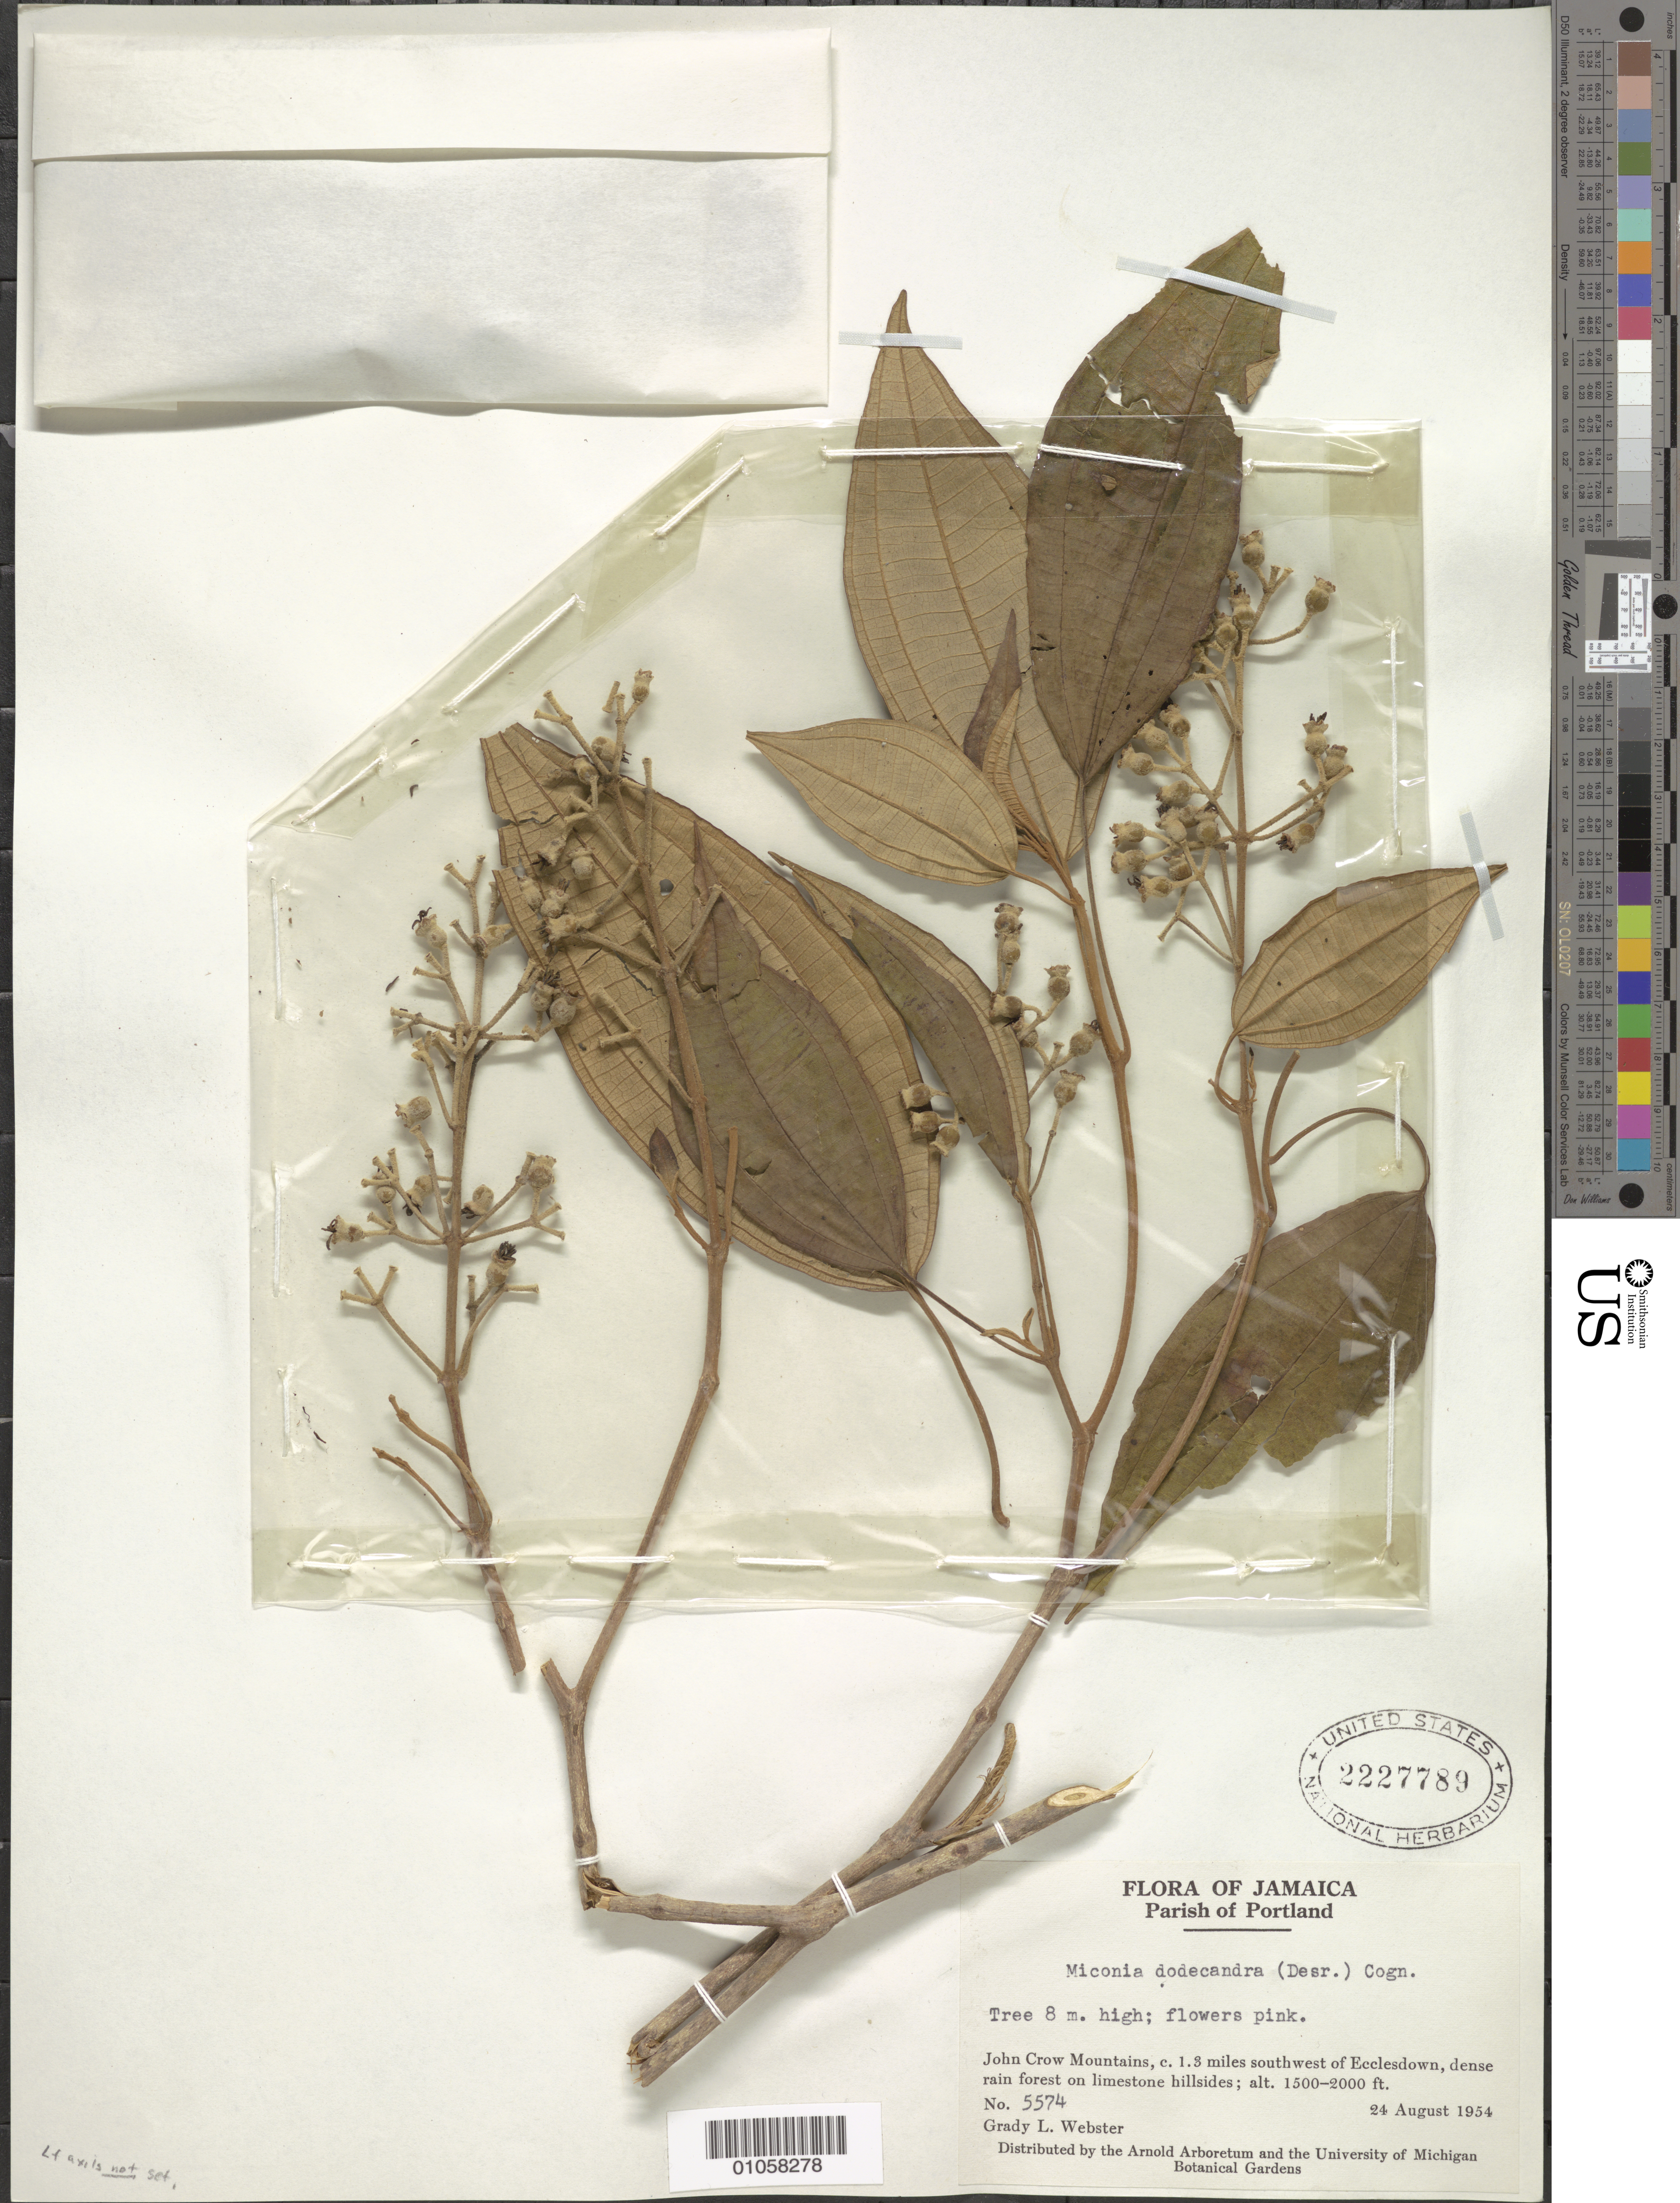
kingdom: Plantae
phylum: Tracheophyta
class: Magnoliopsida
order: Myrtales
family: Melastomataceae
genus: Miconia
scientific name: Miconia dodecandra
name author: Cogn.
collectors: G. L. Webster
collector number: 5574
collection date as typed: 24 Aug 1954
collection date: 1954-08-24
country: Jamaica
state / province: Portland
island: Jamaica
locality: John Crow Mountains, about 1.3 miles SW of Ecclesdown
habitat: Dense rainforest on limestone hillsides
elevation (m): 457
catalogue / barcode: US 2227789